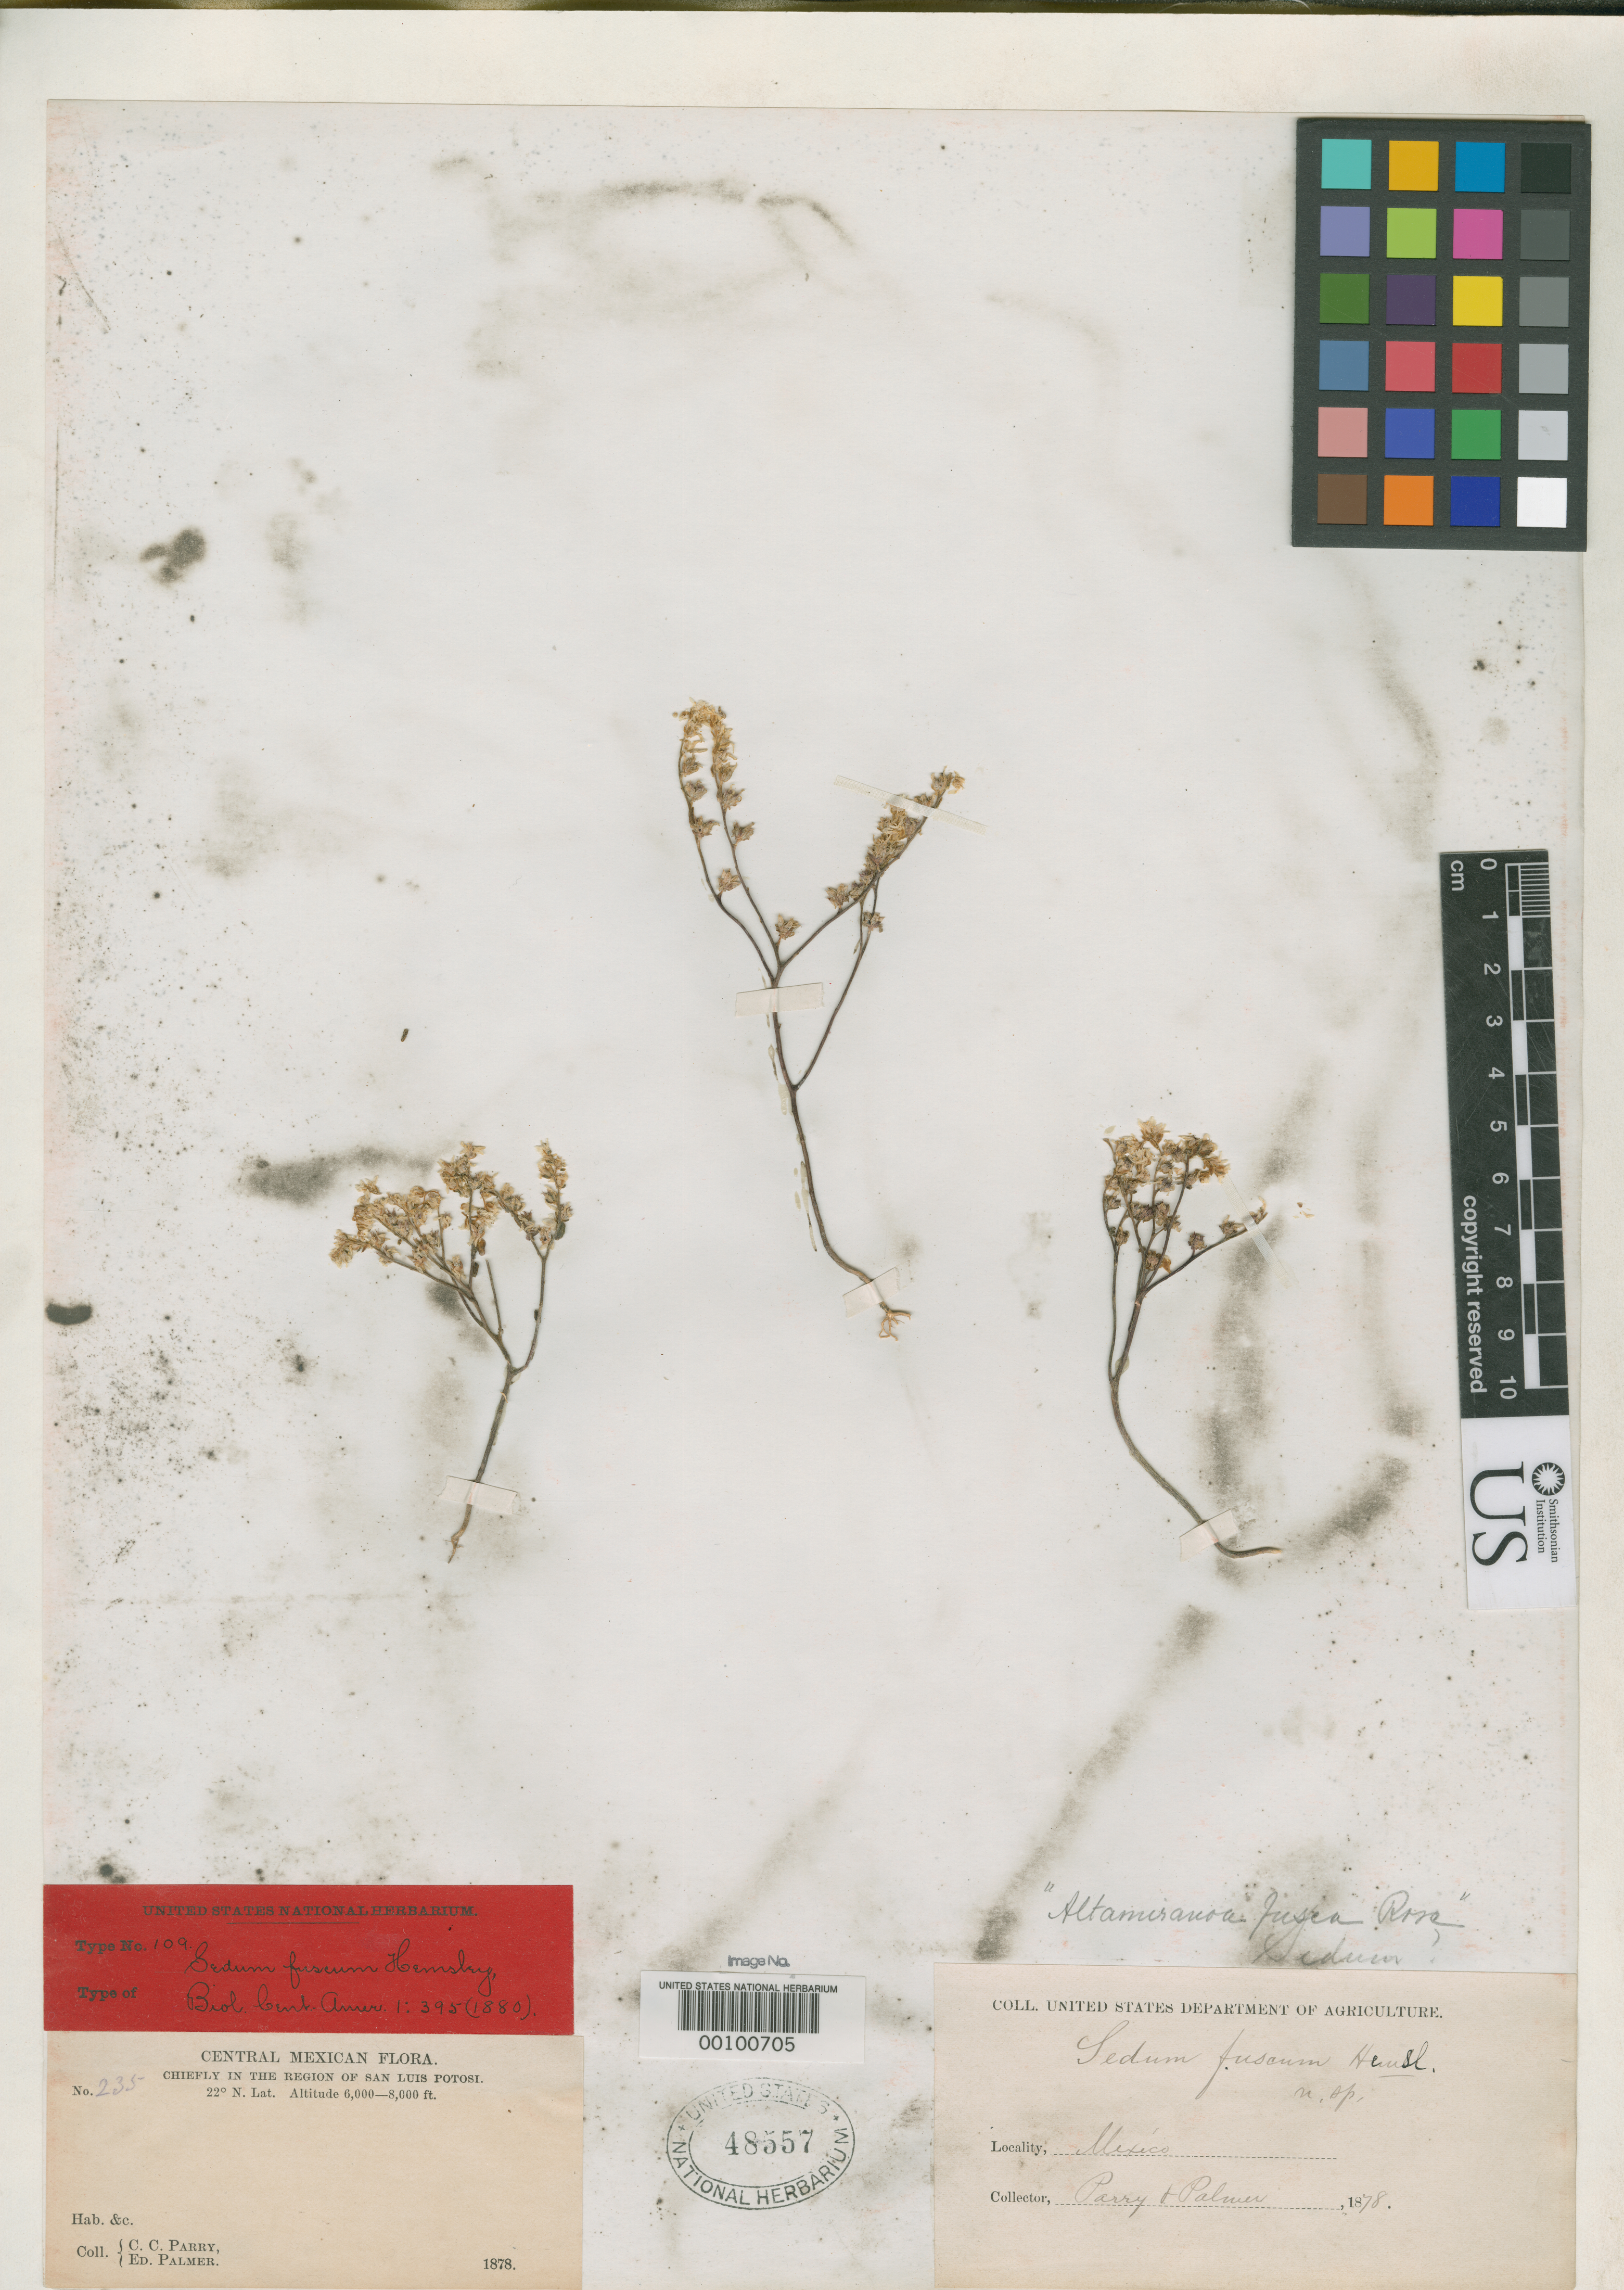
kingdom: Plantae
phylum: Tracheophyta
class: Magnoliopsida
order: Saxifragales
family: Crassulaceae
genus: Sedum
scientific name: Sedum fuscum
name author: Hemsl.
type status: Isotype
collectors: C. C. Parry & E. Palmer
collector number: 235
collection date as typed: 1878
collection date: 1878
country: Mexico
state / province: San Luis Potosi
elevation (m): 1829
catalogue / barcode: US 48557